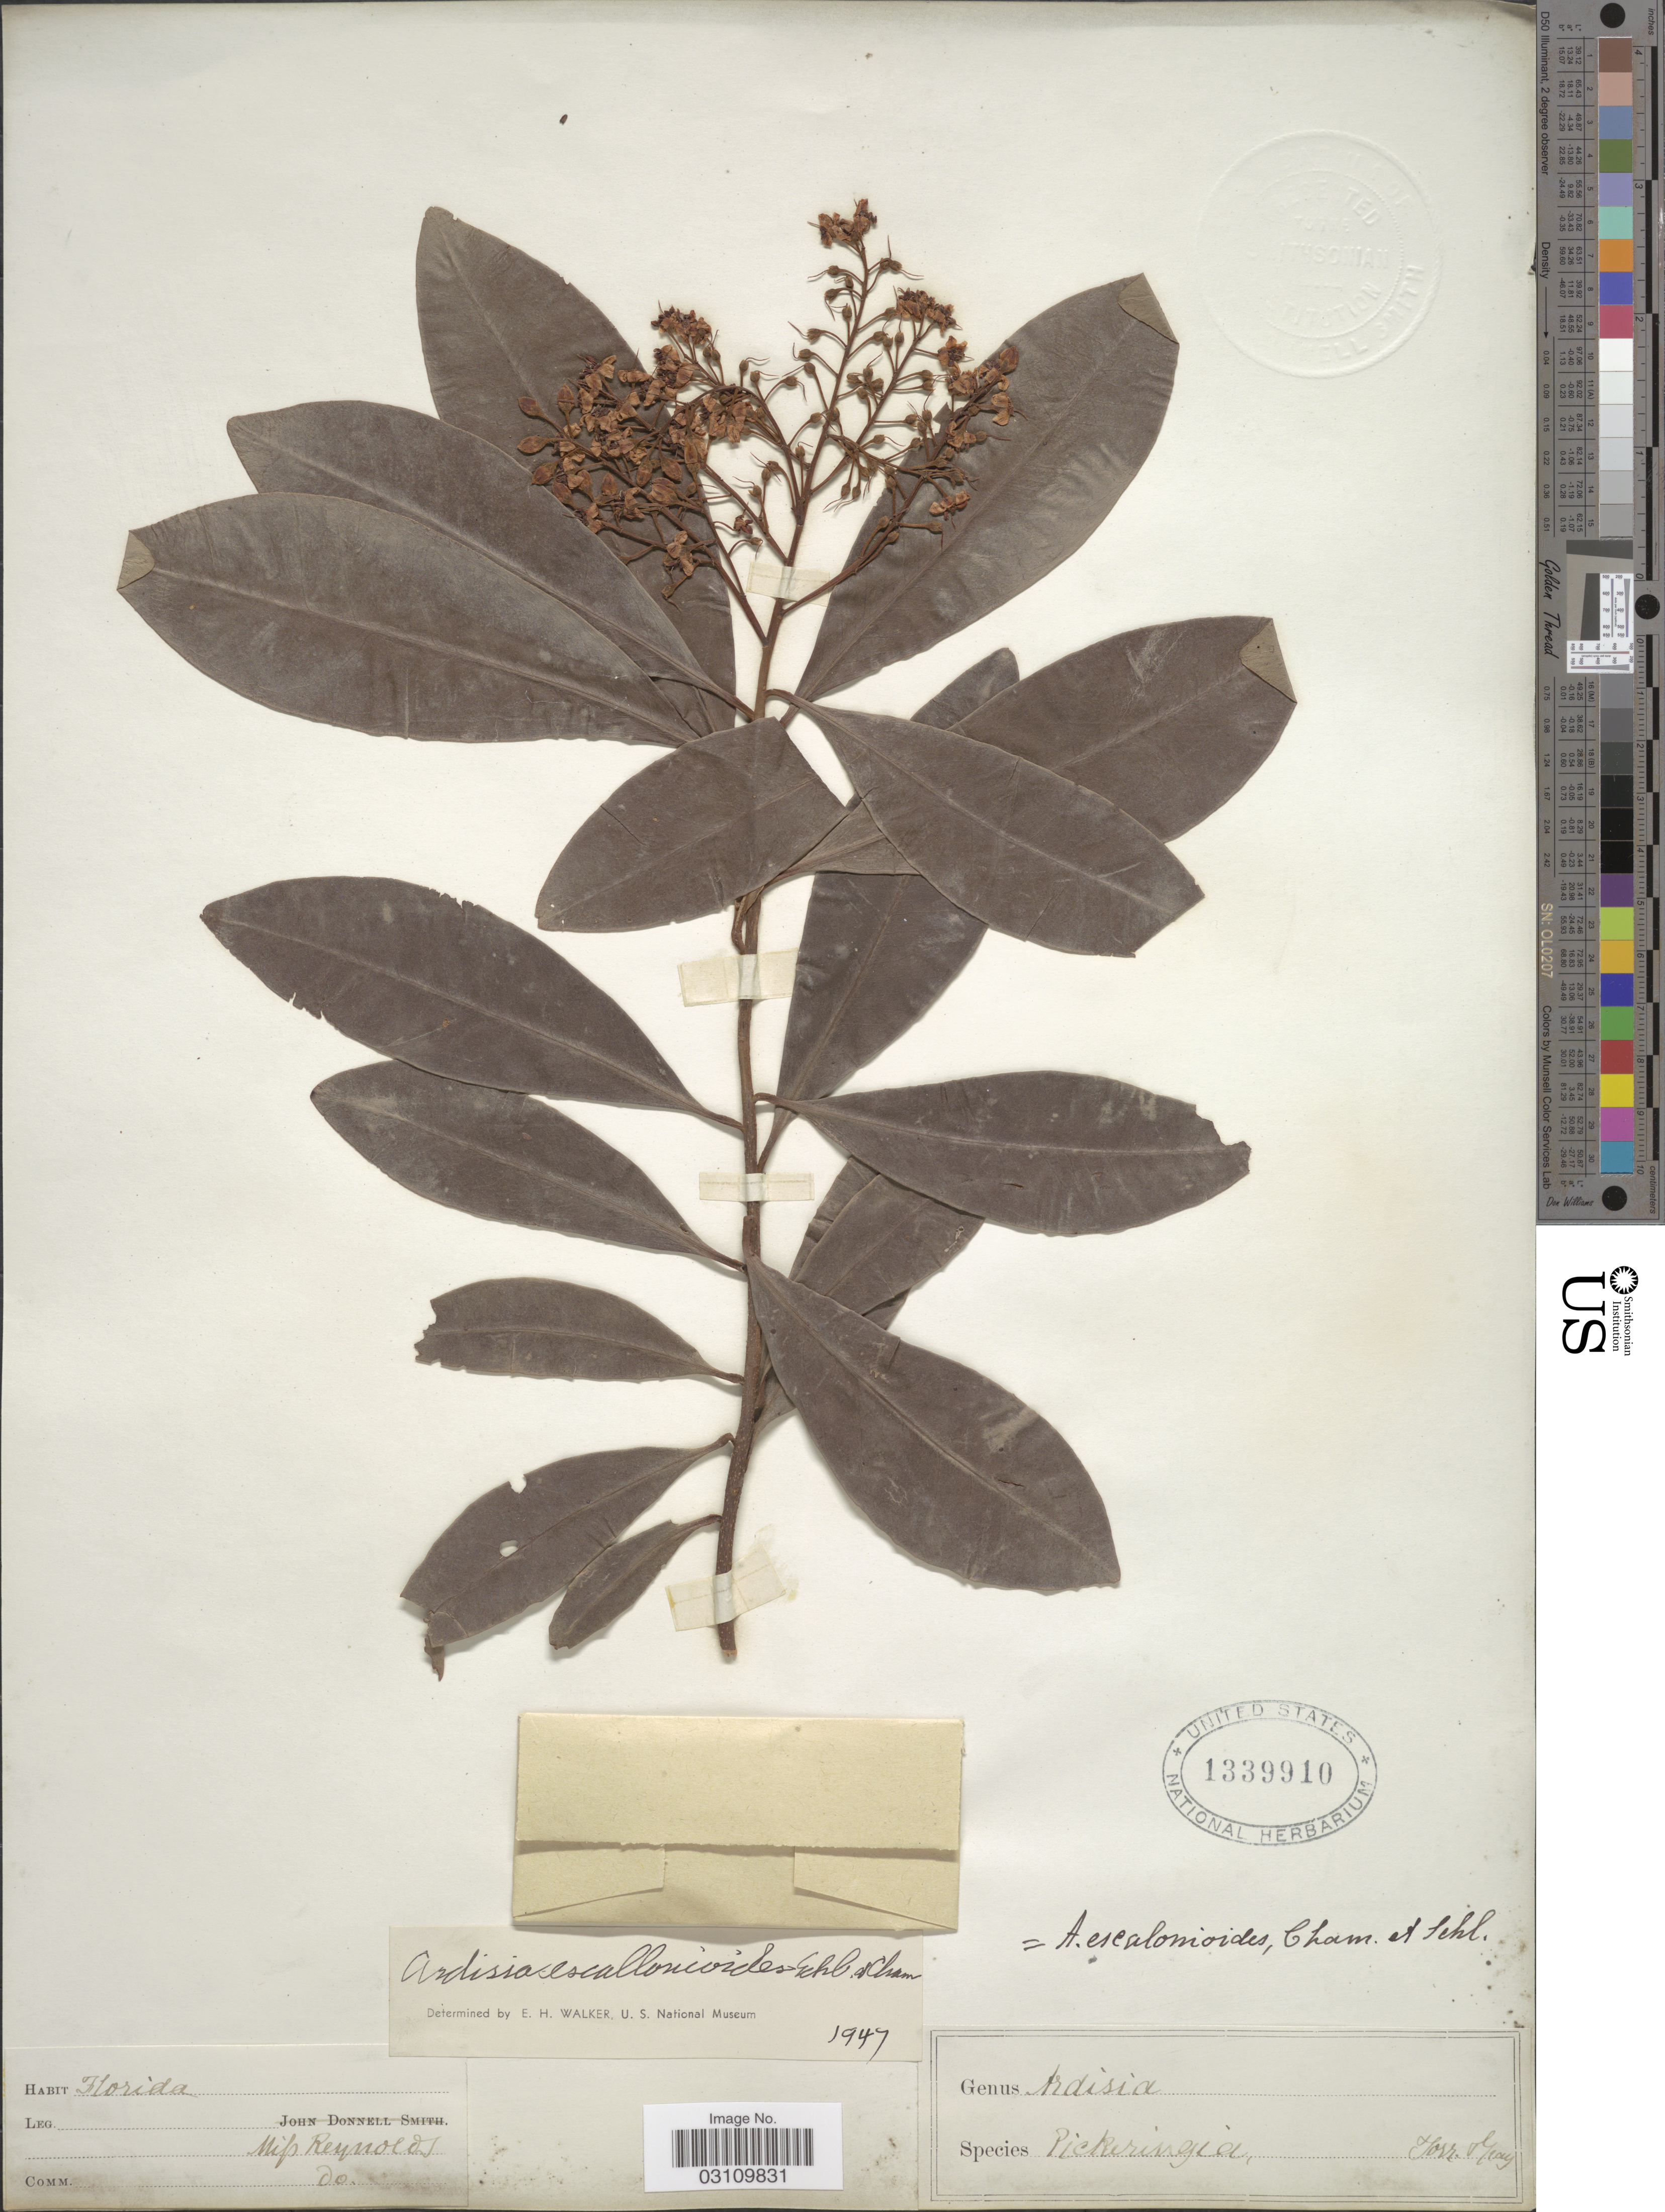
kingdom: Plantae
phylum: Tracheophyta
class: Magnoliopsida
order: Ericales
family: Primulaceae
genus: Ardisia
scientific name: Ardisia escallonioides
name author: Schltdl. & Cham.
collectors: M. Reynolds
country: United States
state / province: Florida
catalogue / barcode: US 1339910